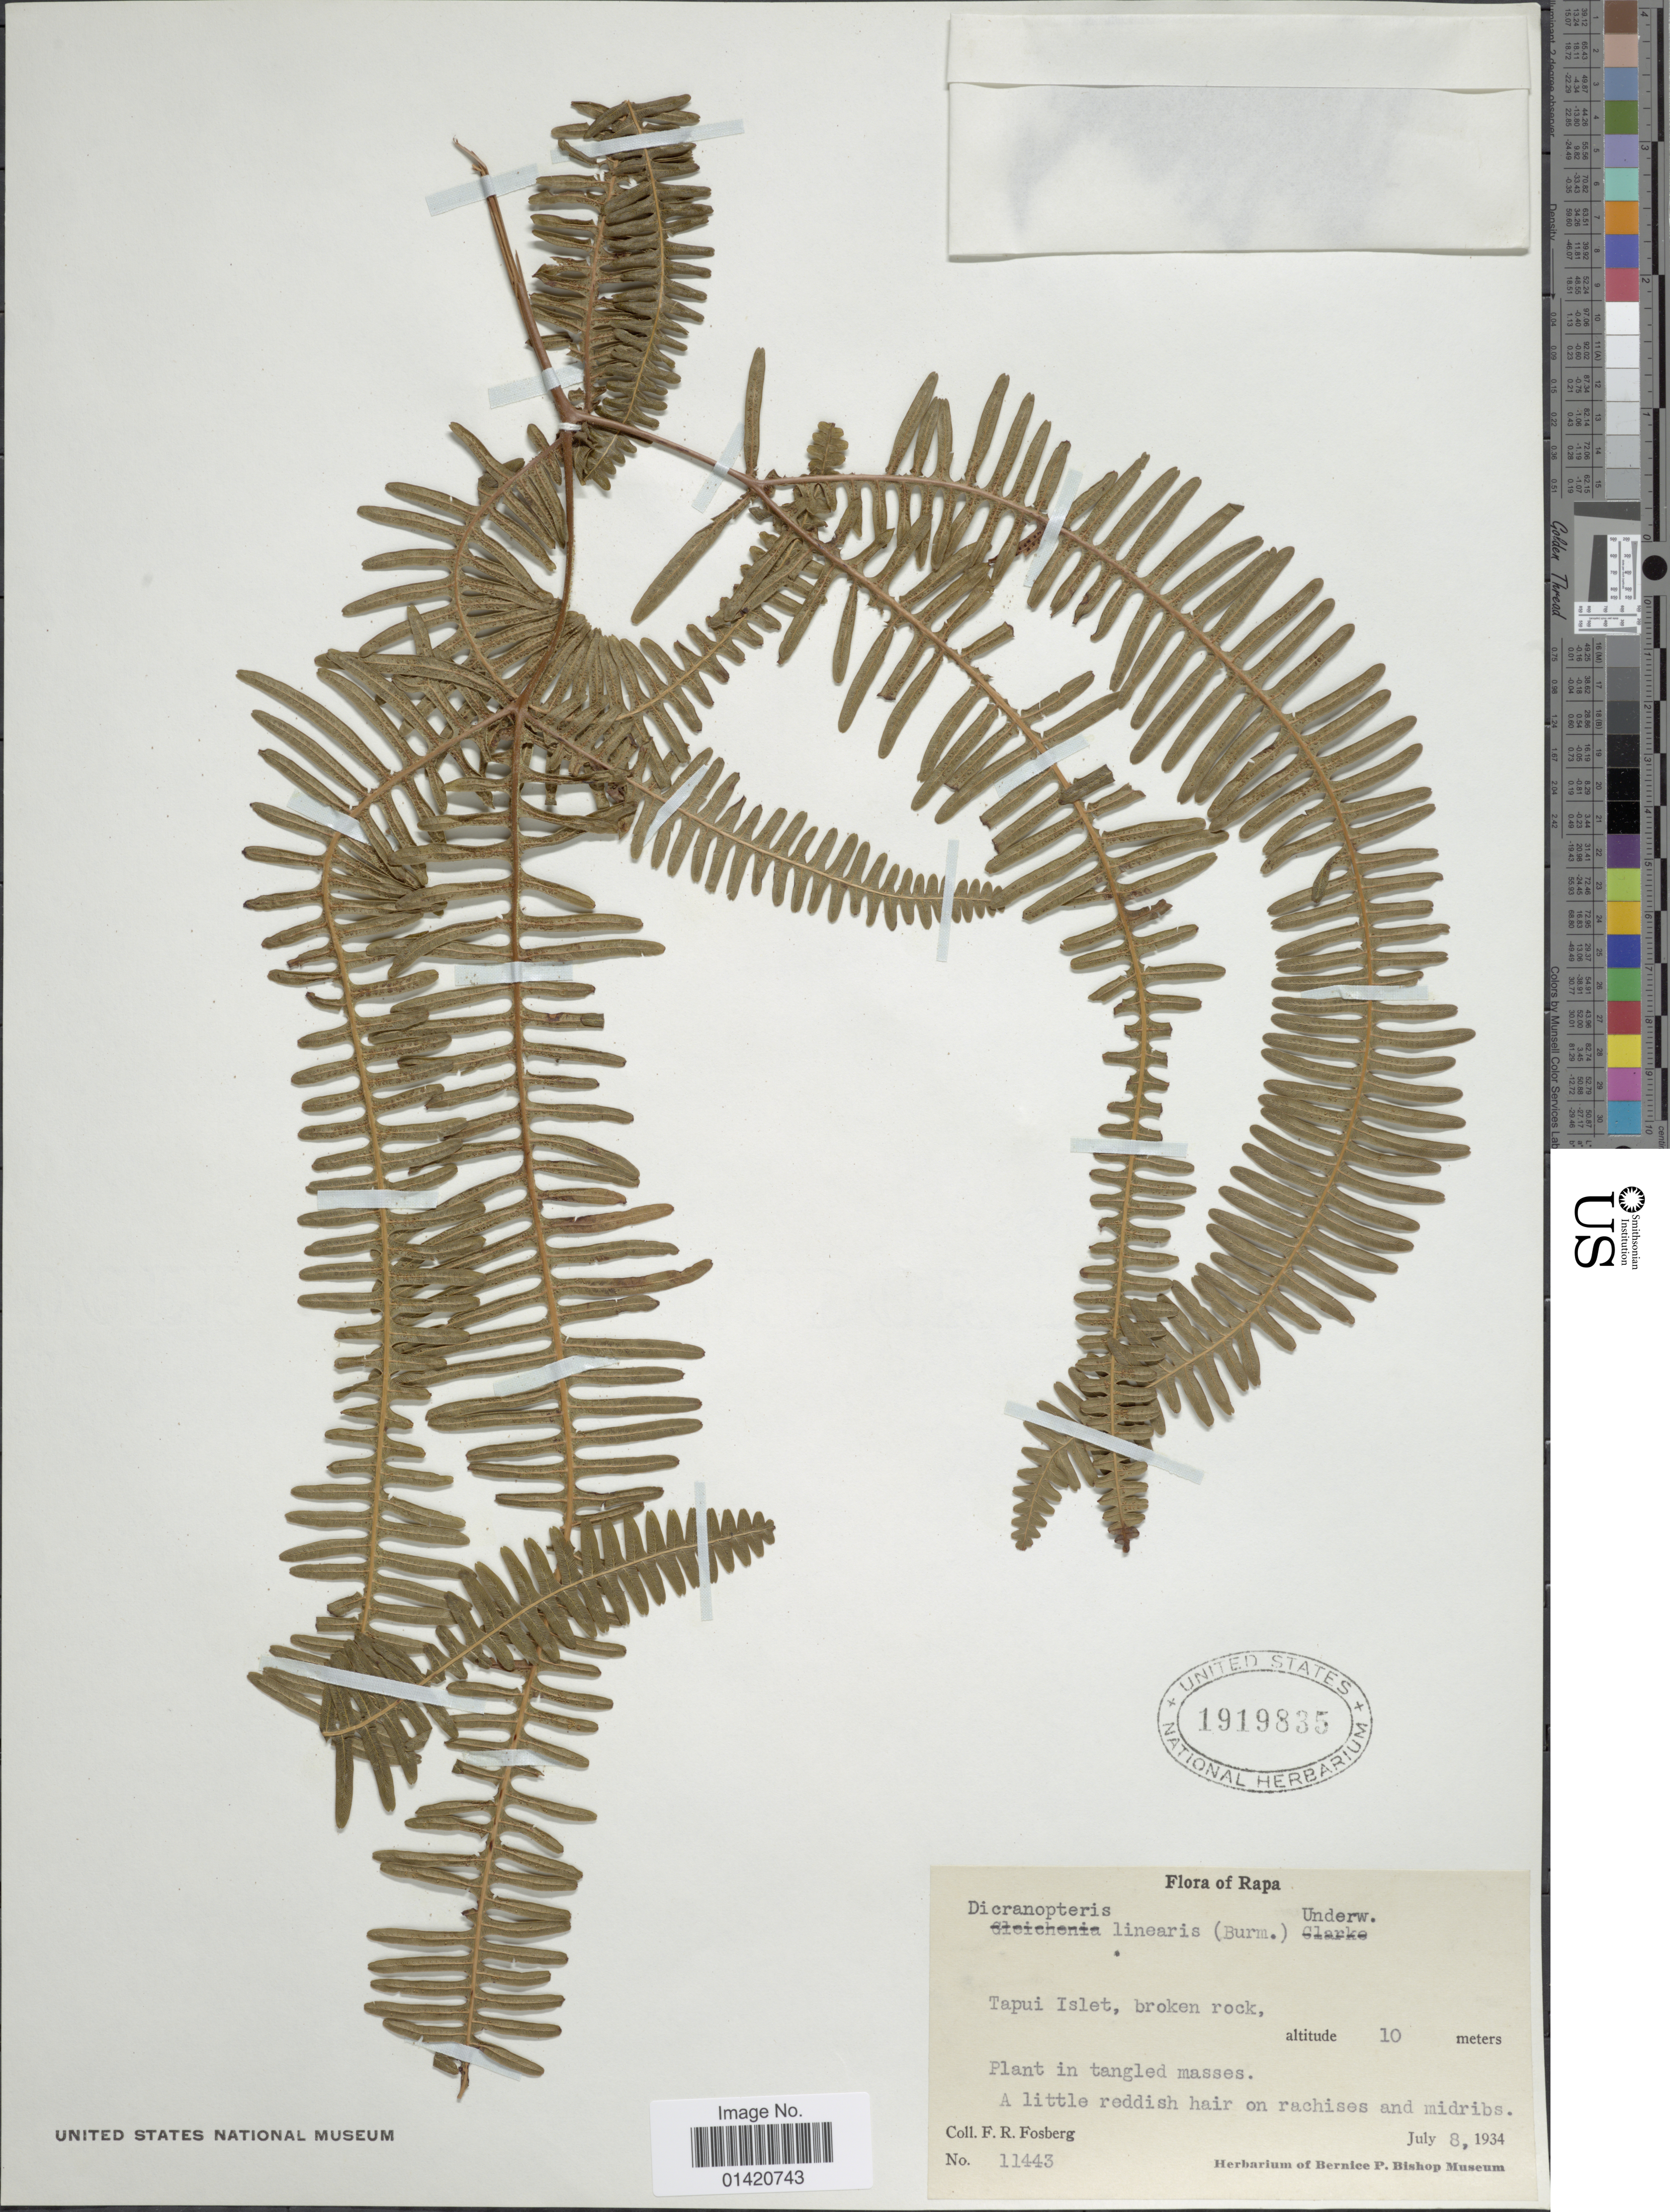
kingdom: Plantae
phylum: Tracheophyta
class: Polypodiopsida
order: Gleicheniales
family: Gleicheniaceae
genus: Dicranopteris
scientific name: Dicranopteris linearis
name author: (Burm. f.) Underw.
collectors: F. R. Fosberg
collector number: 11443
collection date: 1934-07-08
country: French Polynesia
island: Rapa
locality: Rapa, Tapui Islet, broken rock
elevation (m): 10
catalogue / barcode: US 1919835